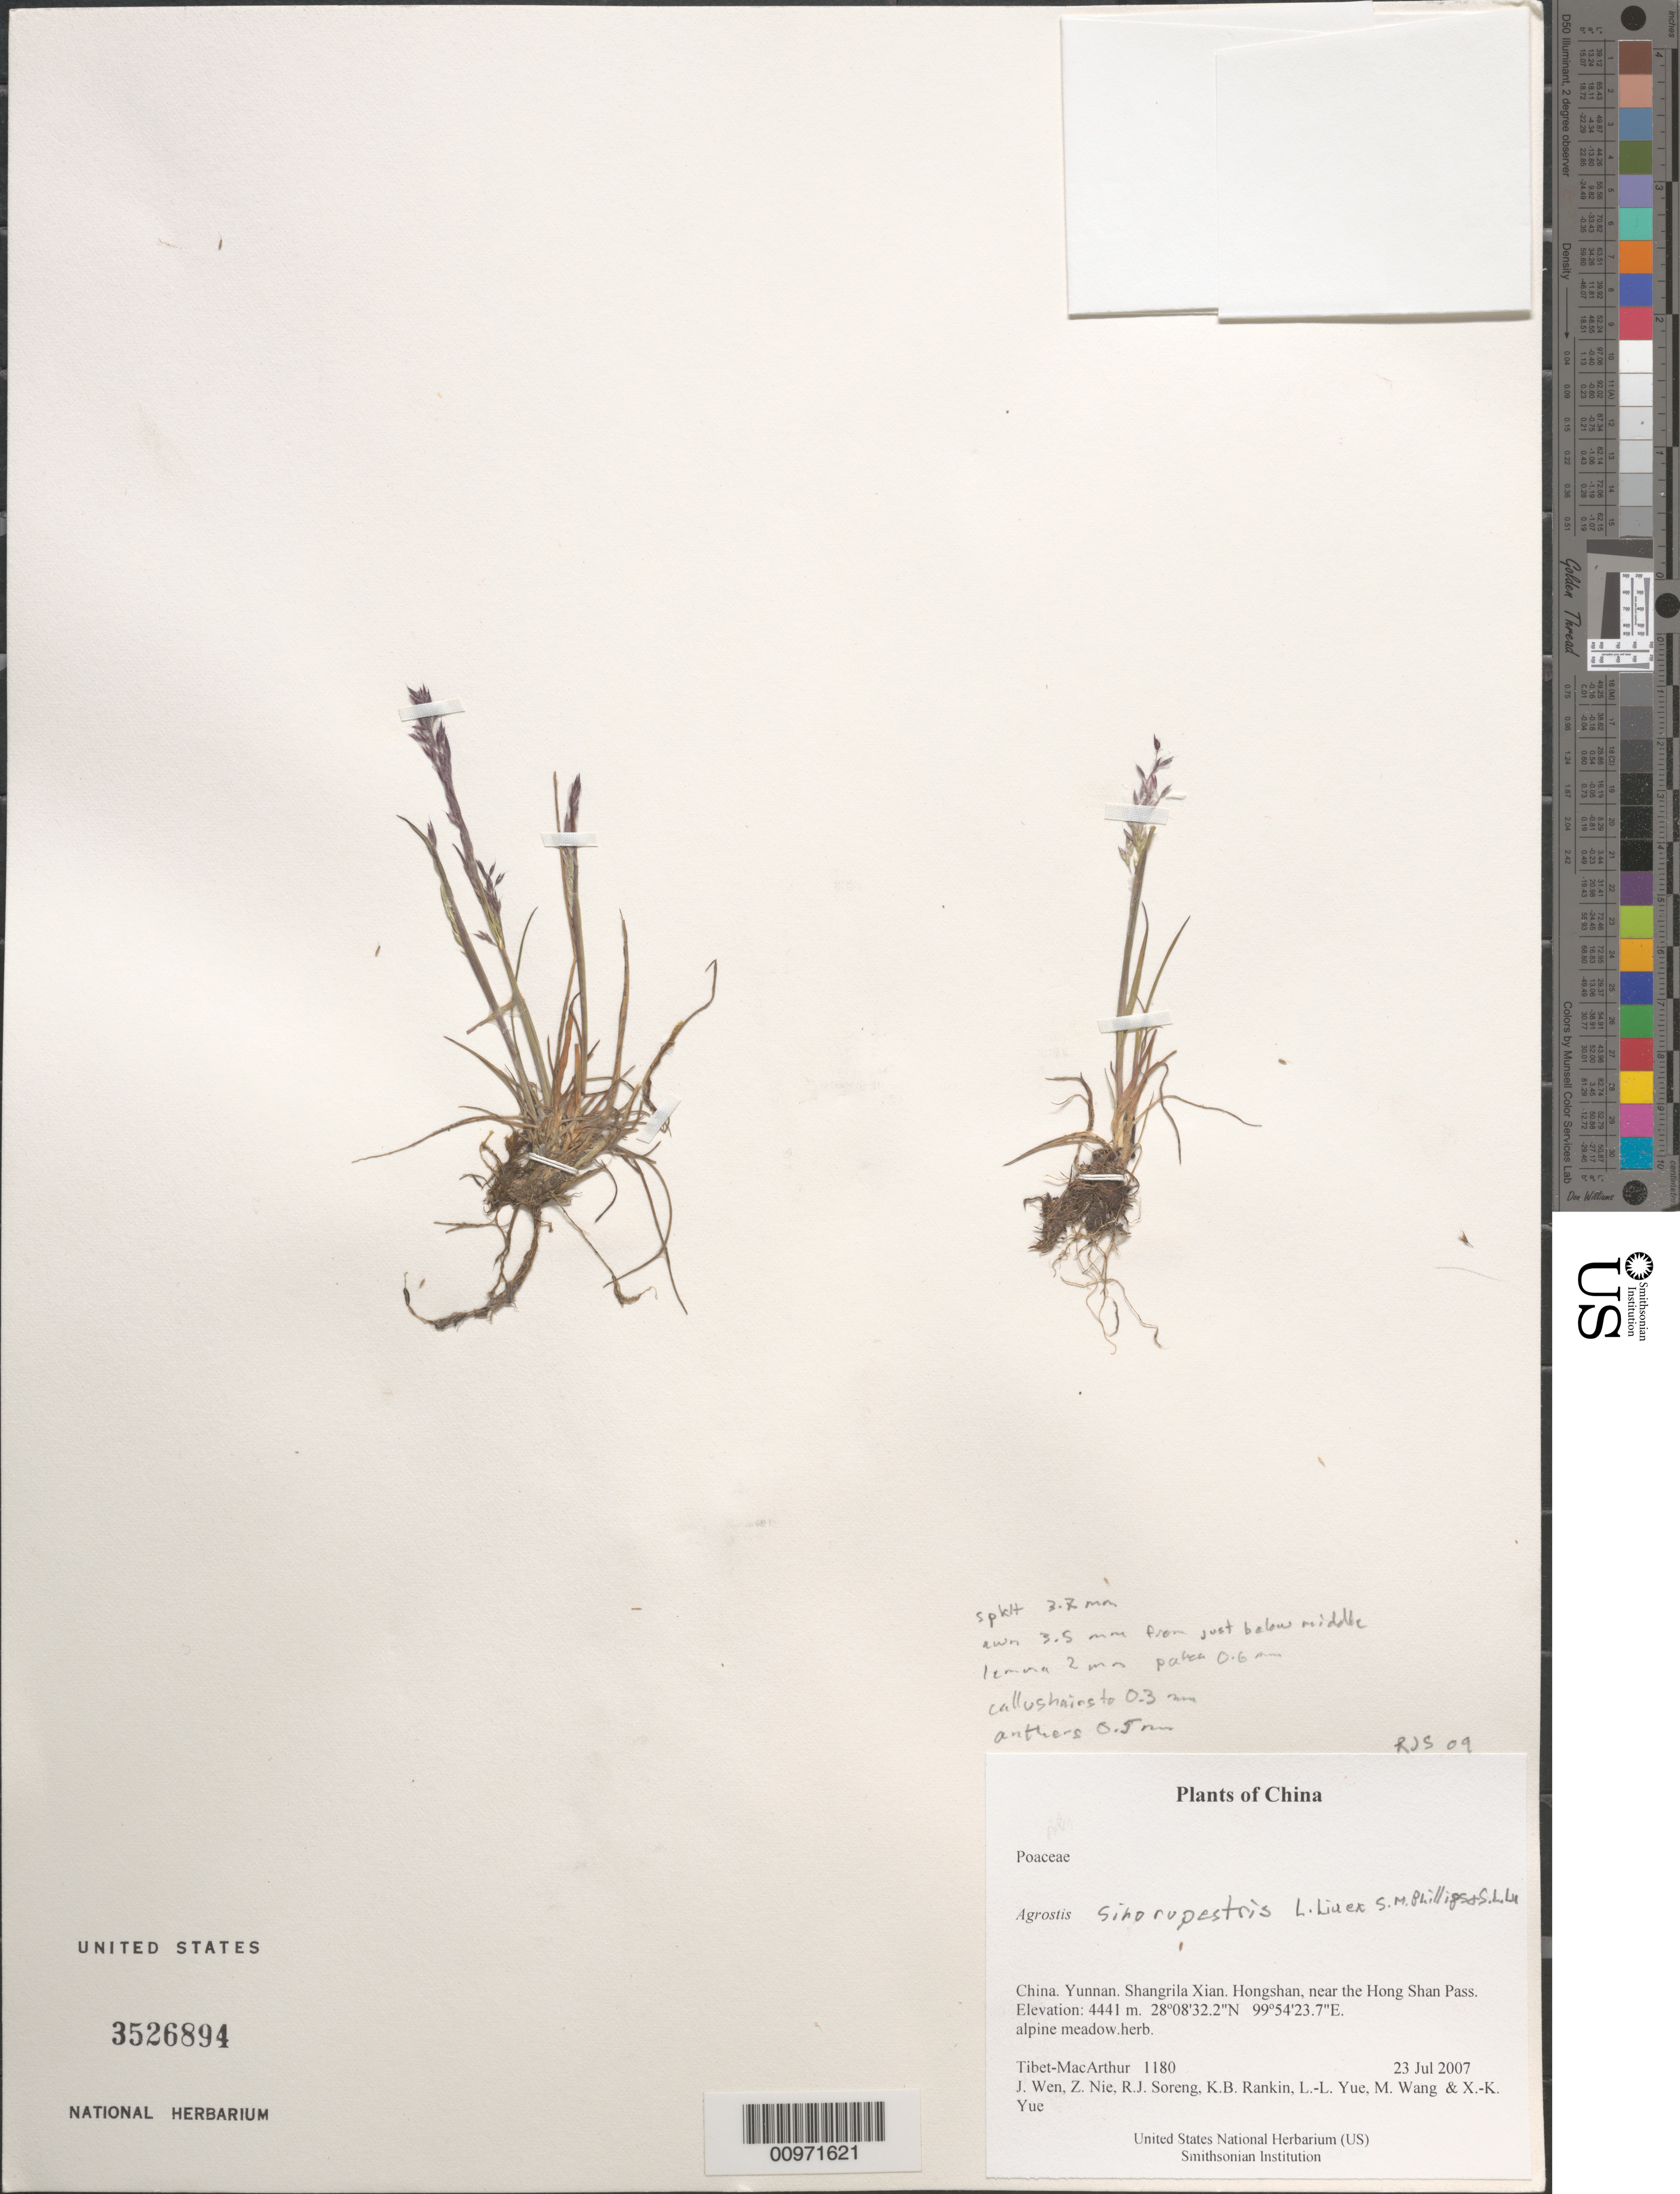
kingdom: Plantae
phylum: Tracheophyta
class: Liliopsida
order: Poales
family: Poaceae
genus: Agrostis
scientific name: Agrostis sinorupestris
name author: L. Liu ex S.M. Phillips & S.L. Lu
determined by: Soreng, Robert J., Research Associate (BOT), Smithsonian Institution - National Museum of Natural History (UNITED STATES)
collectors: Tibet-MacArthur, J. Wen, Z. Nie, R. J. Soreng, K. Rankin, L. Yue, M. Wang & X. Yue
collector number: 1180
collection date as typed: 23 Jul 2007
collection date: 2007-07-23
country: China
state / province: Yunnan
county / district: Shangrila Xian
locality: Hongshan, near the Hong Shan Pass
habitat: alpine meadow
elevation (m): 4441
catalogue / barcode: US 3526894